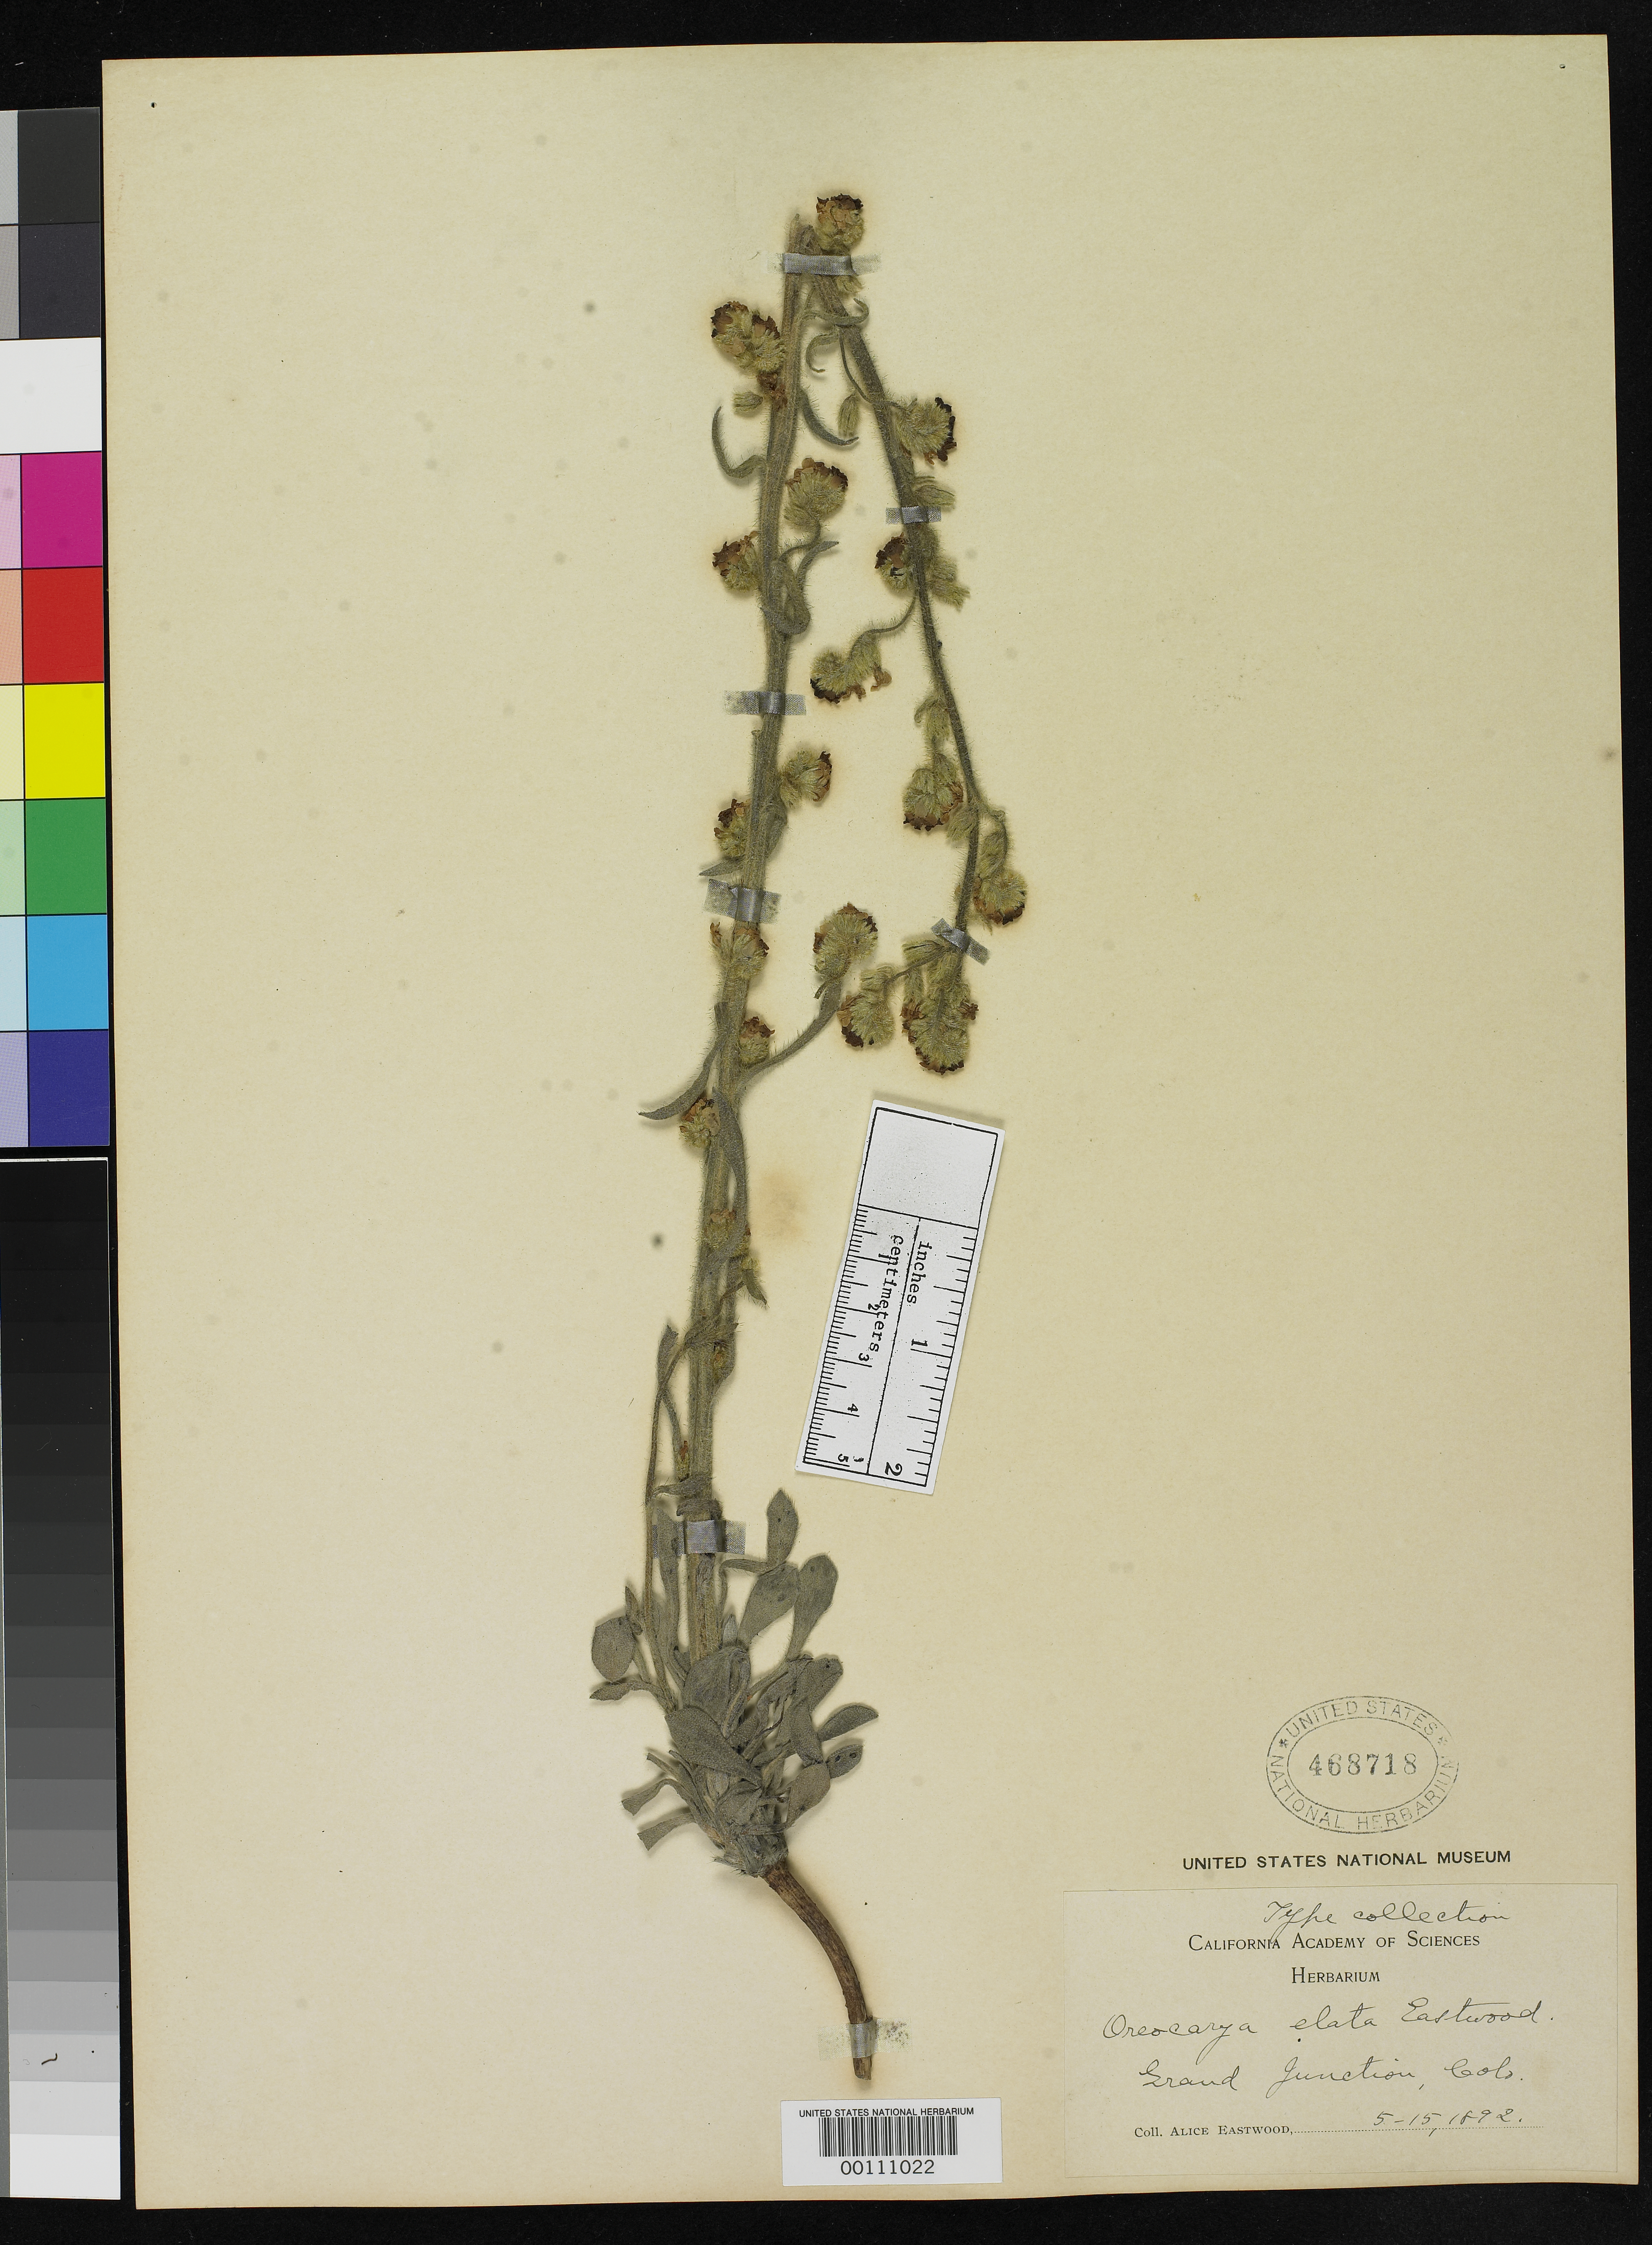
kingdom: Plantae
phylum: Tracheophyta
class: Magnoliopsida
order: Boraginales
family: Boraginaceae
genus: Oreocarya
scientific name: Oreocarya elata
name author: Eastw.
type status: Isotype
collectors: A. Eastwood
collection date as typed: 15 May 1892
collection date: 1892-05-15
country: United States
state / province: Colorado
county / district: Mesa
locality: Near Grand Junction.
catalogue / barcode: US 468718